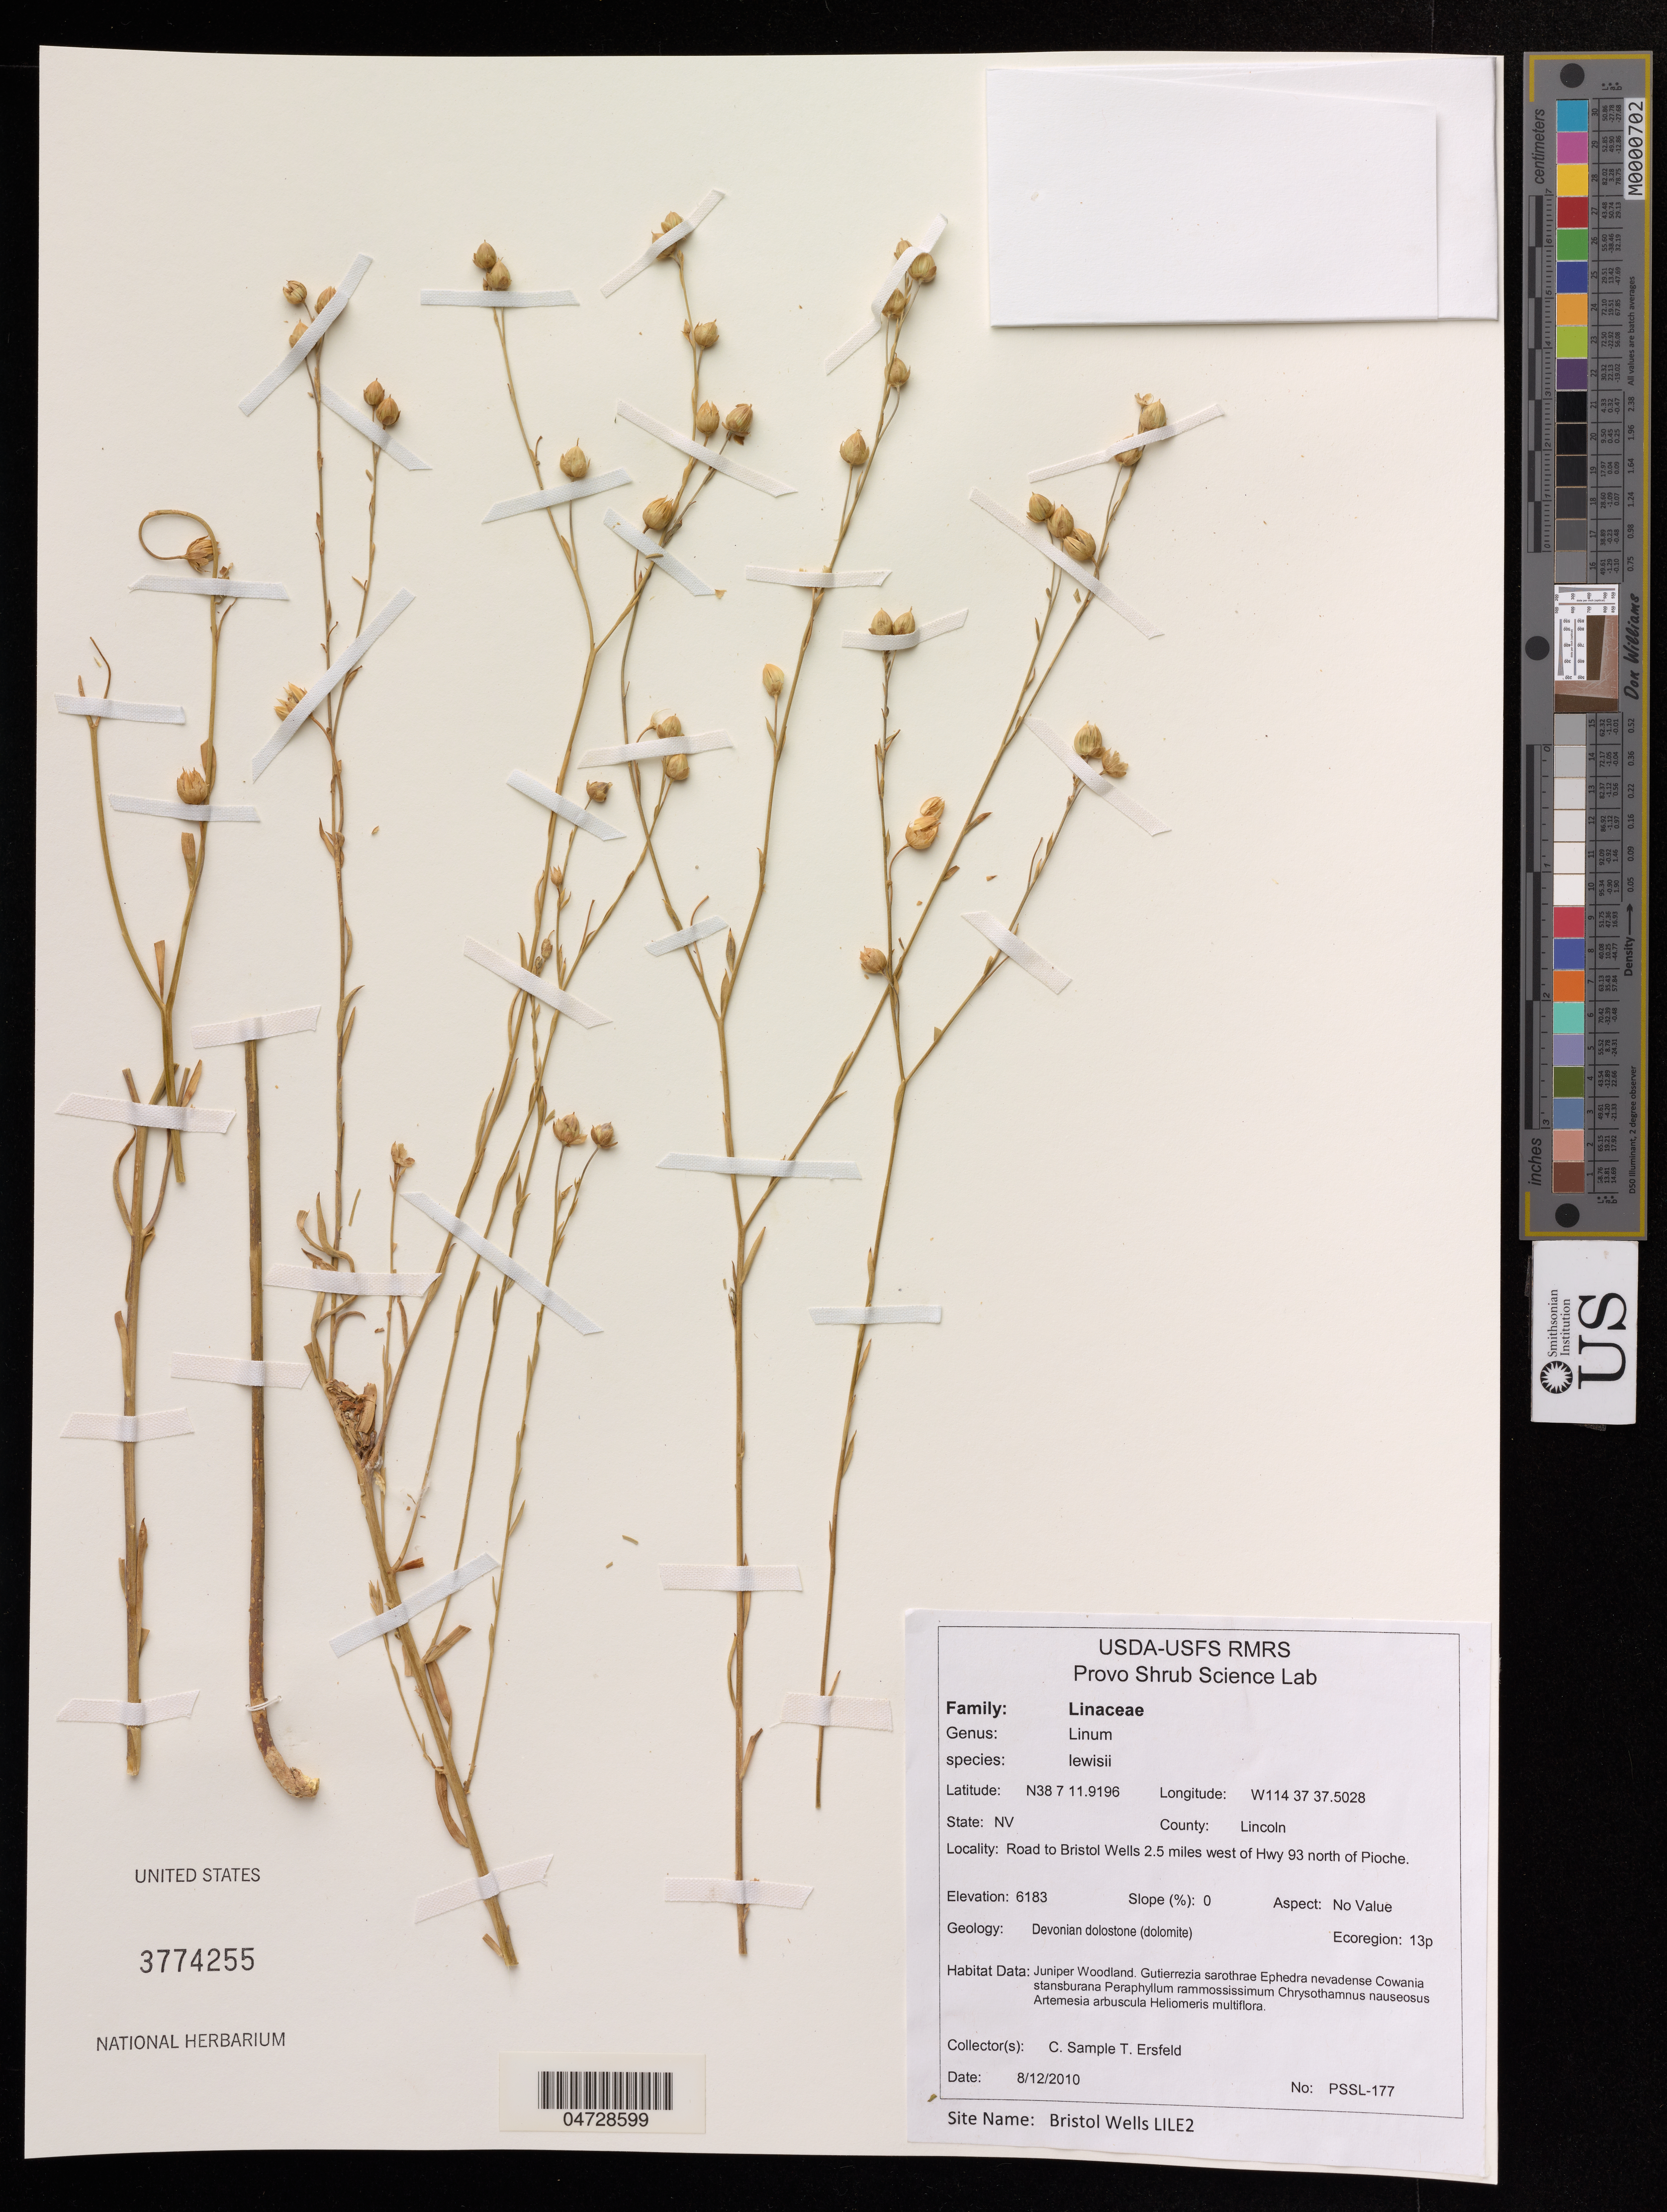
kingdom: Plantae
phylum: Tracheophyta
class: Magnoliopsida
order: Malpighiales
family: Linaceae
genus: Linum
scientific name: Linum lewisii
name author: Pursh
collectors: C. Sample & T. Ersfeld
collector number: PSSL-177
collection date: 2010-08-12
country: United States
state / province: Nevada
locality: Lincoln, Road to Bristol Wells 2.5 miles of Hwy 93 north of Pioche.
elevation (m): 1885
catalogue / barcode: US 3774255